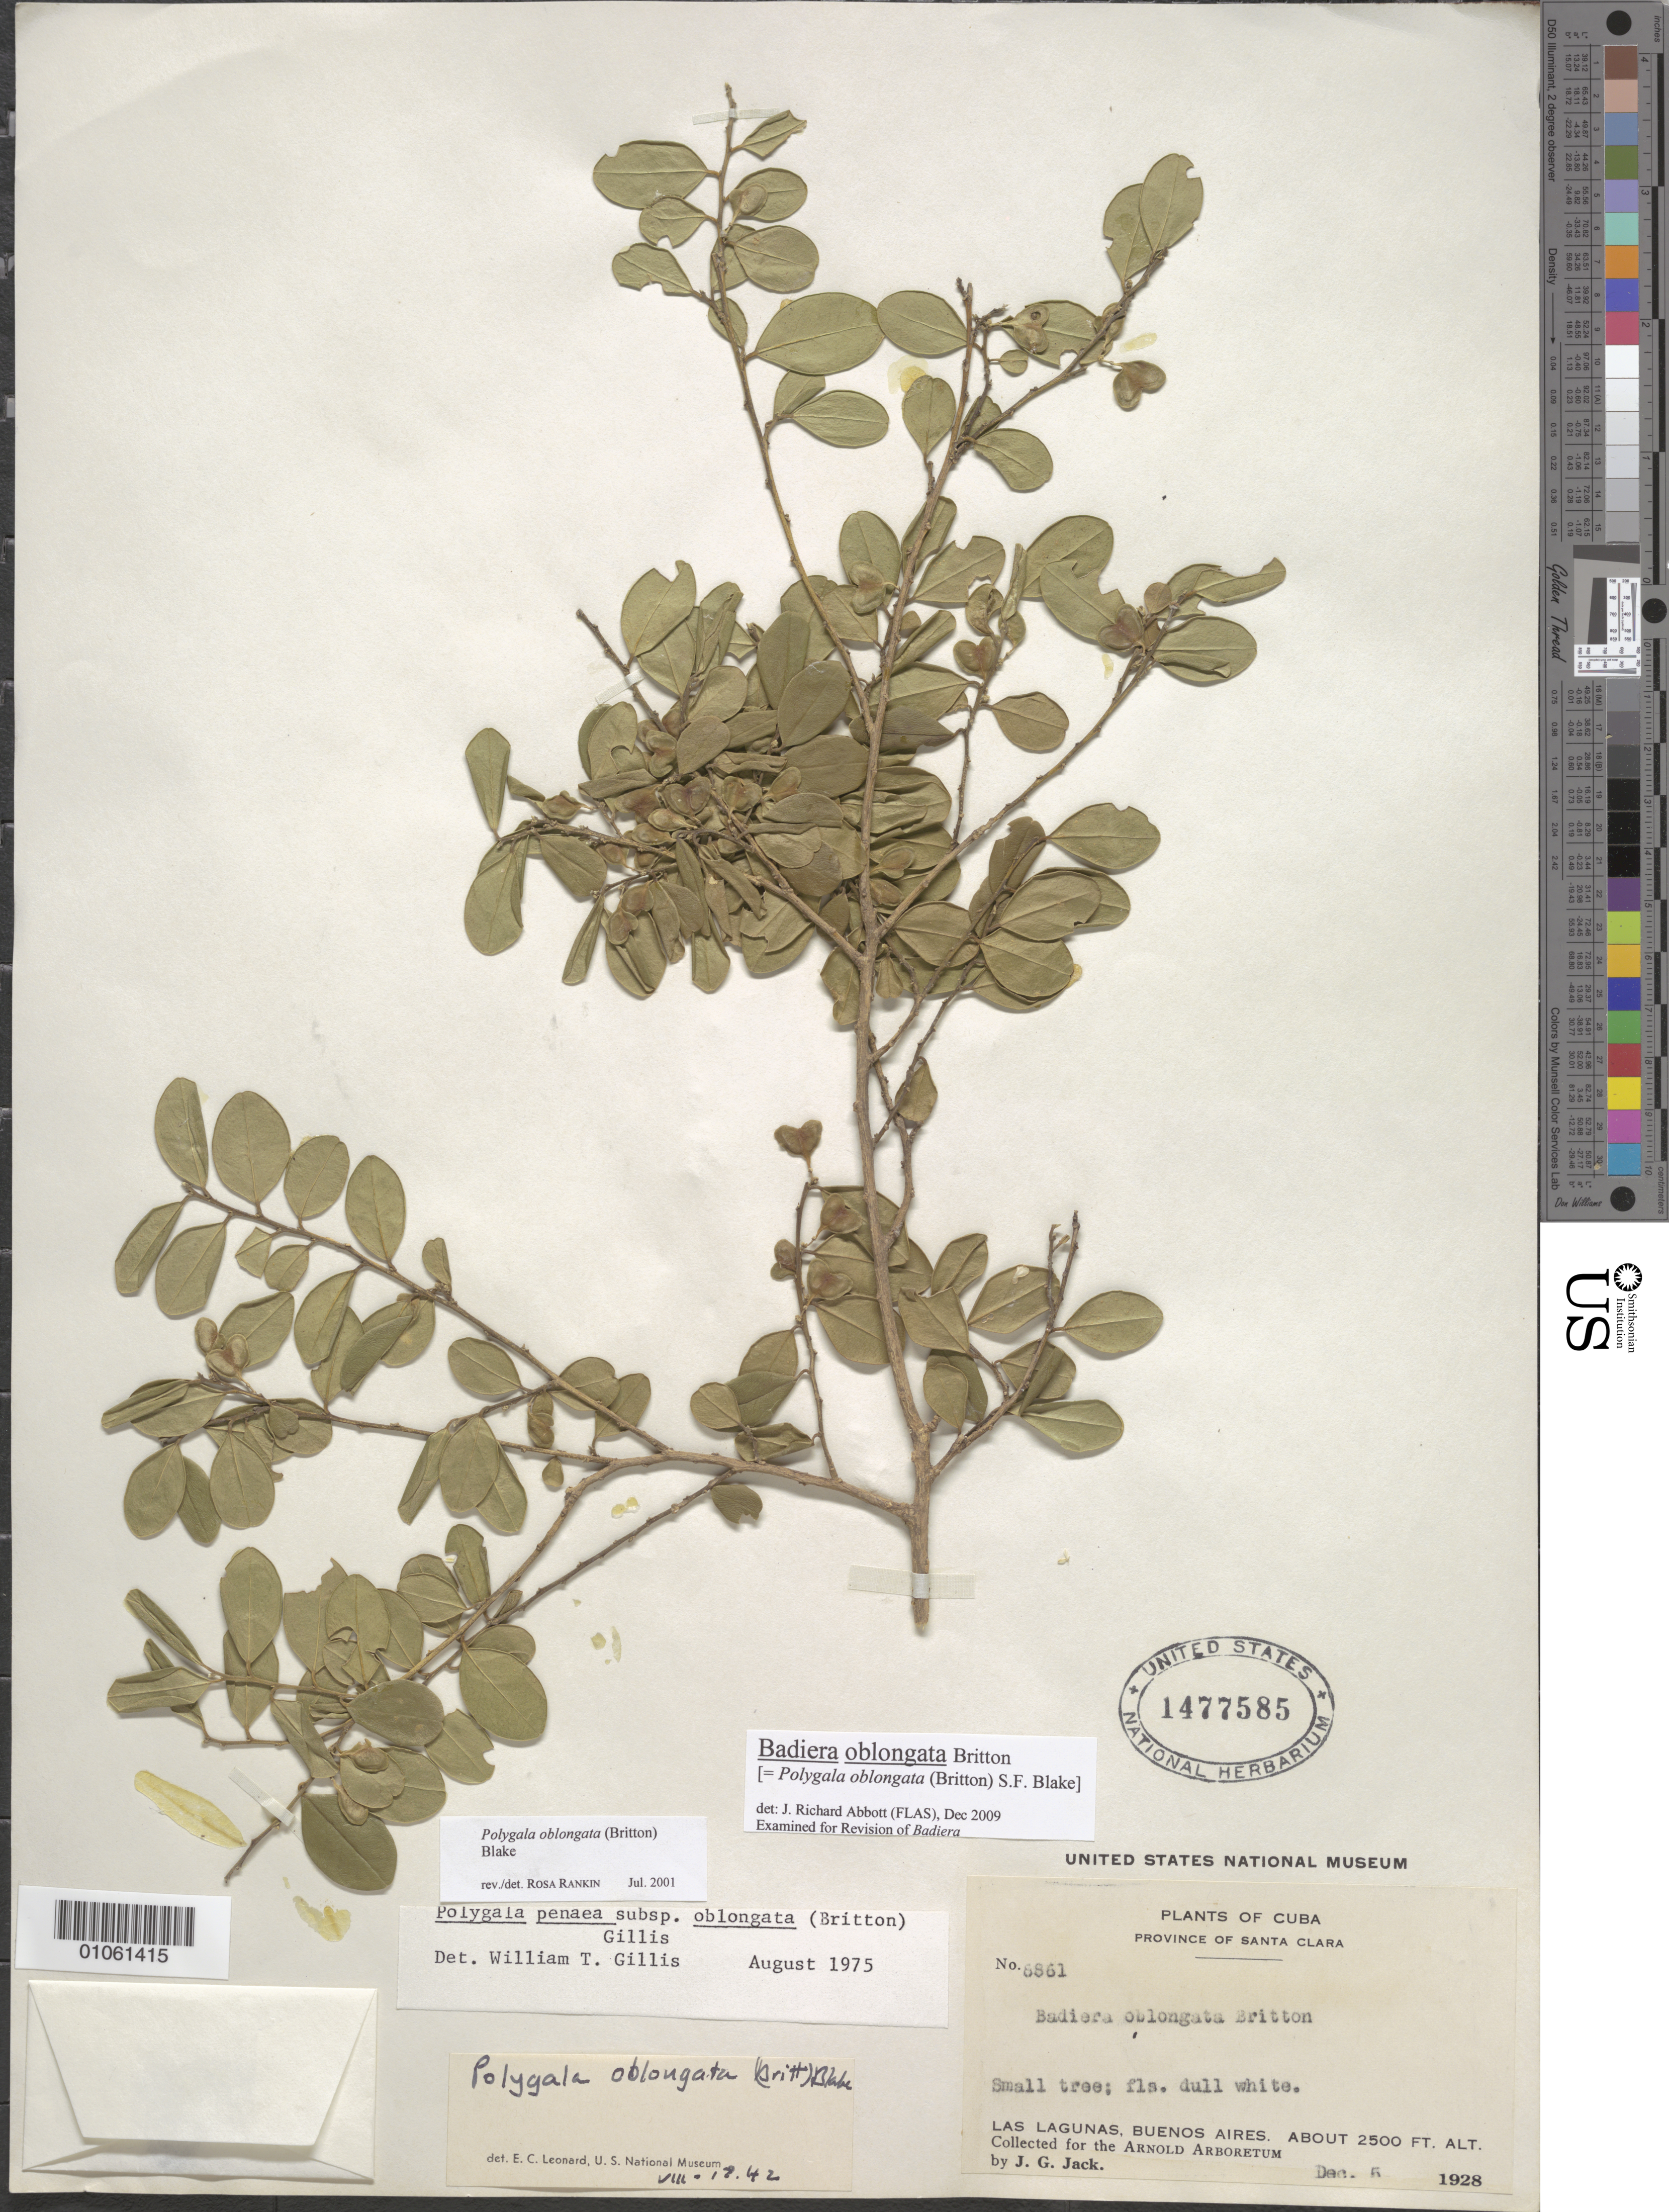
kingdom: Plantae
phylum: Tracheophyta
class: Magnoliopsida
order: Fabales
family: Polygalaceae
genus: Badiera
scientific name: Badiera oblongata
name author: Britton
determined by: Abbott, J. R., (FLAS)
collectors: J. G. Jack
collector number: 6861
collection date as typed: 05 Dec 1928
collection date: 1928-12-05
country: Cuba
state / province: Santa Clara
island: Cuba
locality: Las Lagunas, Buenos Aires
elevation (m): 762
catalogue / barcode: US 1477585